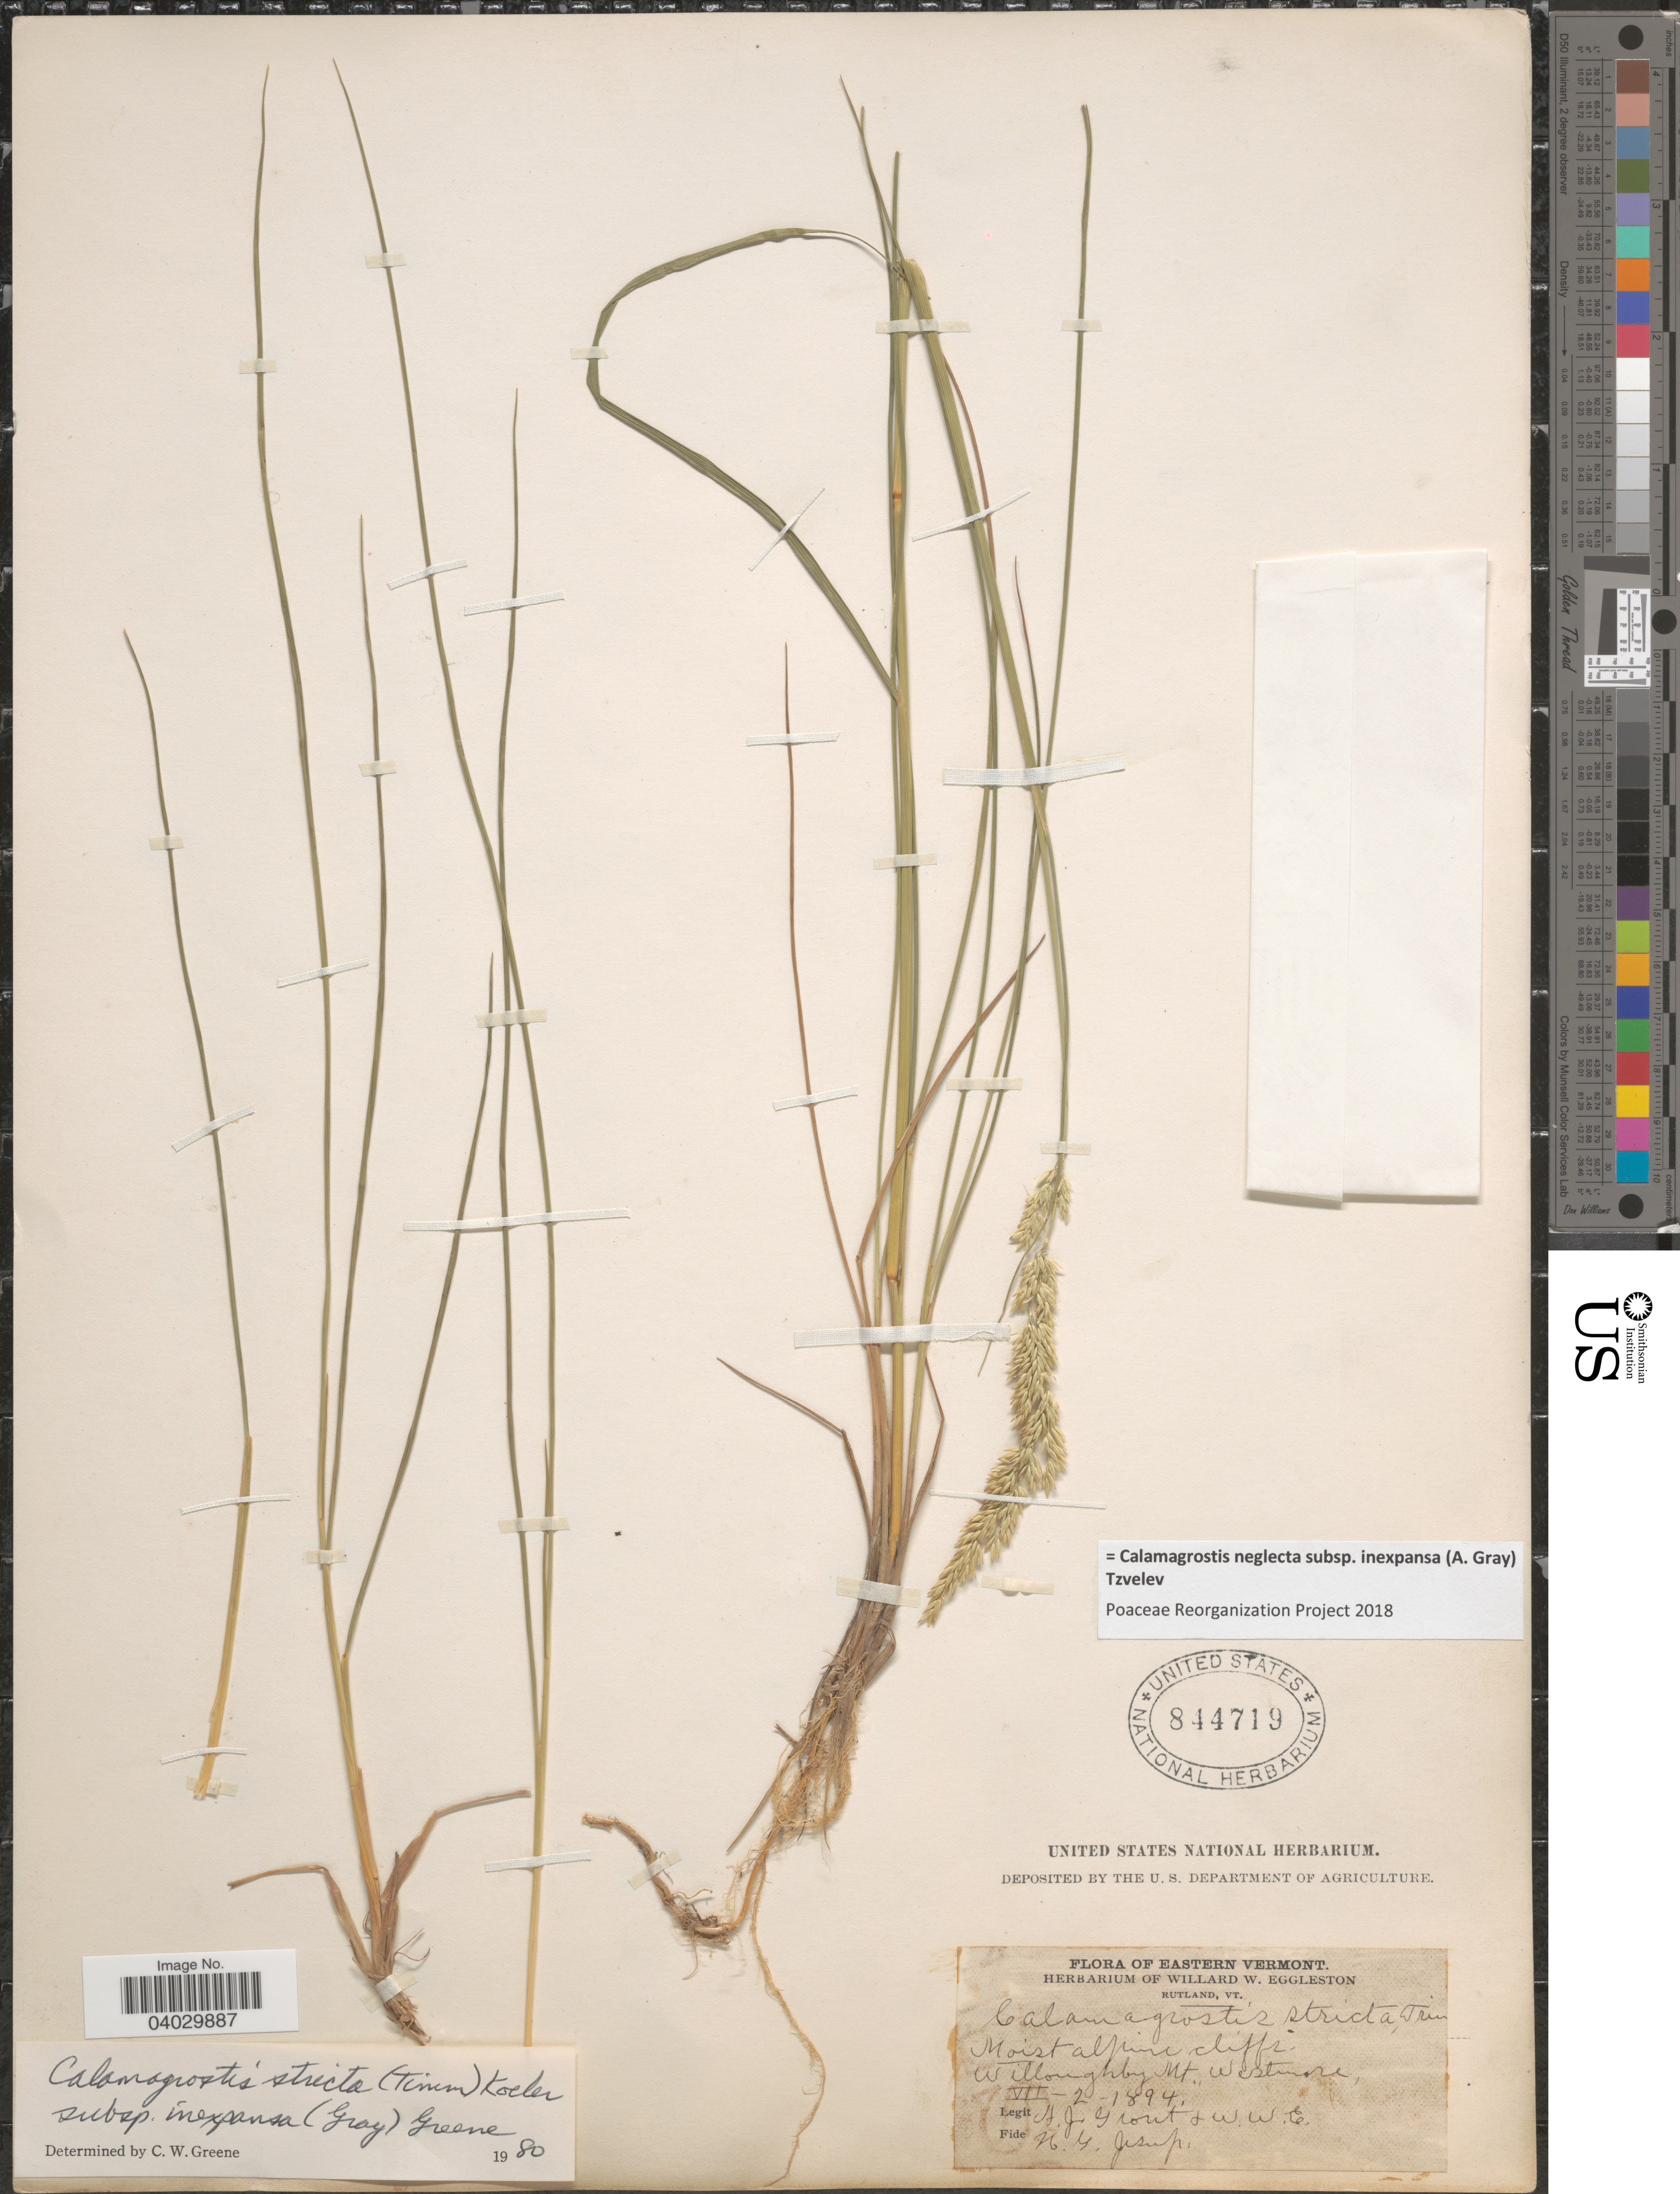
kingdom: Plantae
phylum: Tracheophyta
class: Liliopsida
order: Poales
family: Poaceae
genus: Calamagrostis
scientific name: Calamagrostis neglecta subsp. inexpansa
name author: (A. Gray) Tzvelev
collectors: H. J. Grout & W. W. Eggleston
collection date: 1894-07-02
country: United States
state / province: Vermont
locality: Eastern Vermont. Moist alpine cliffs. Willoughby Mt., Westmore.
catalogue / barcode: US 844719